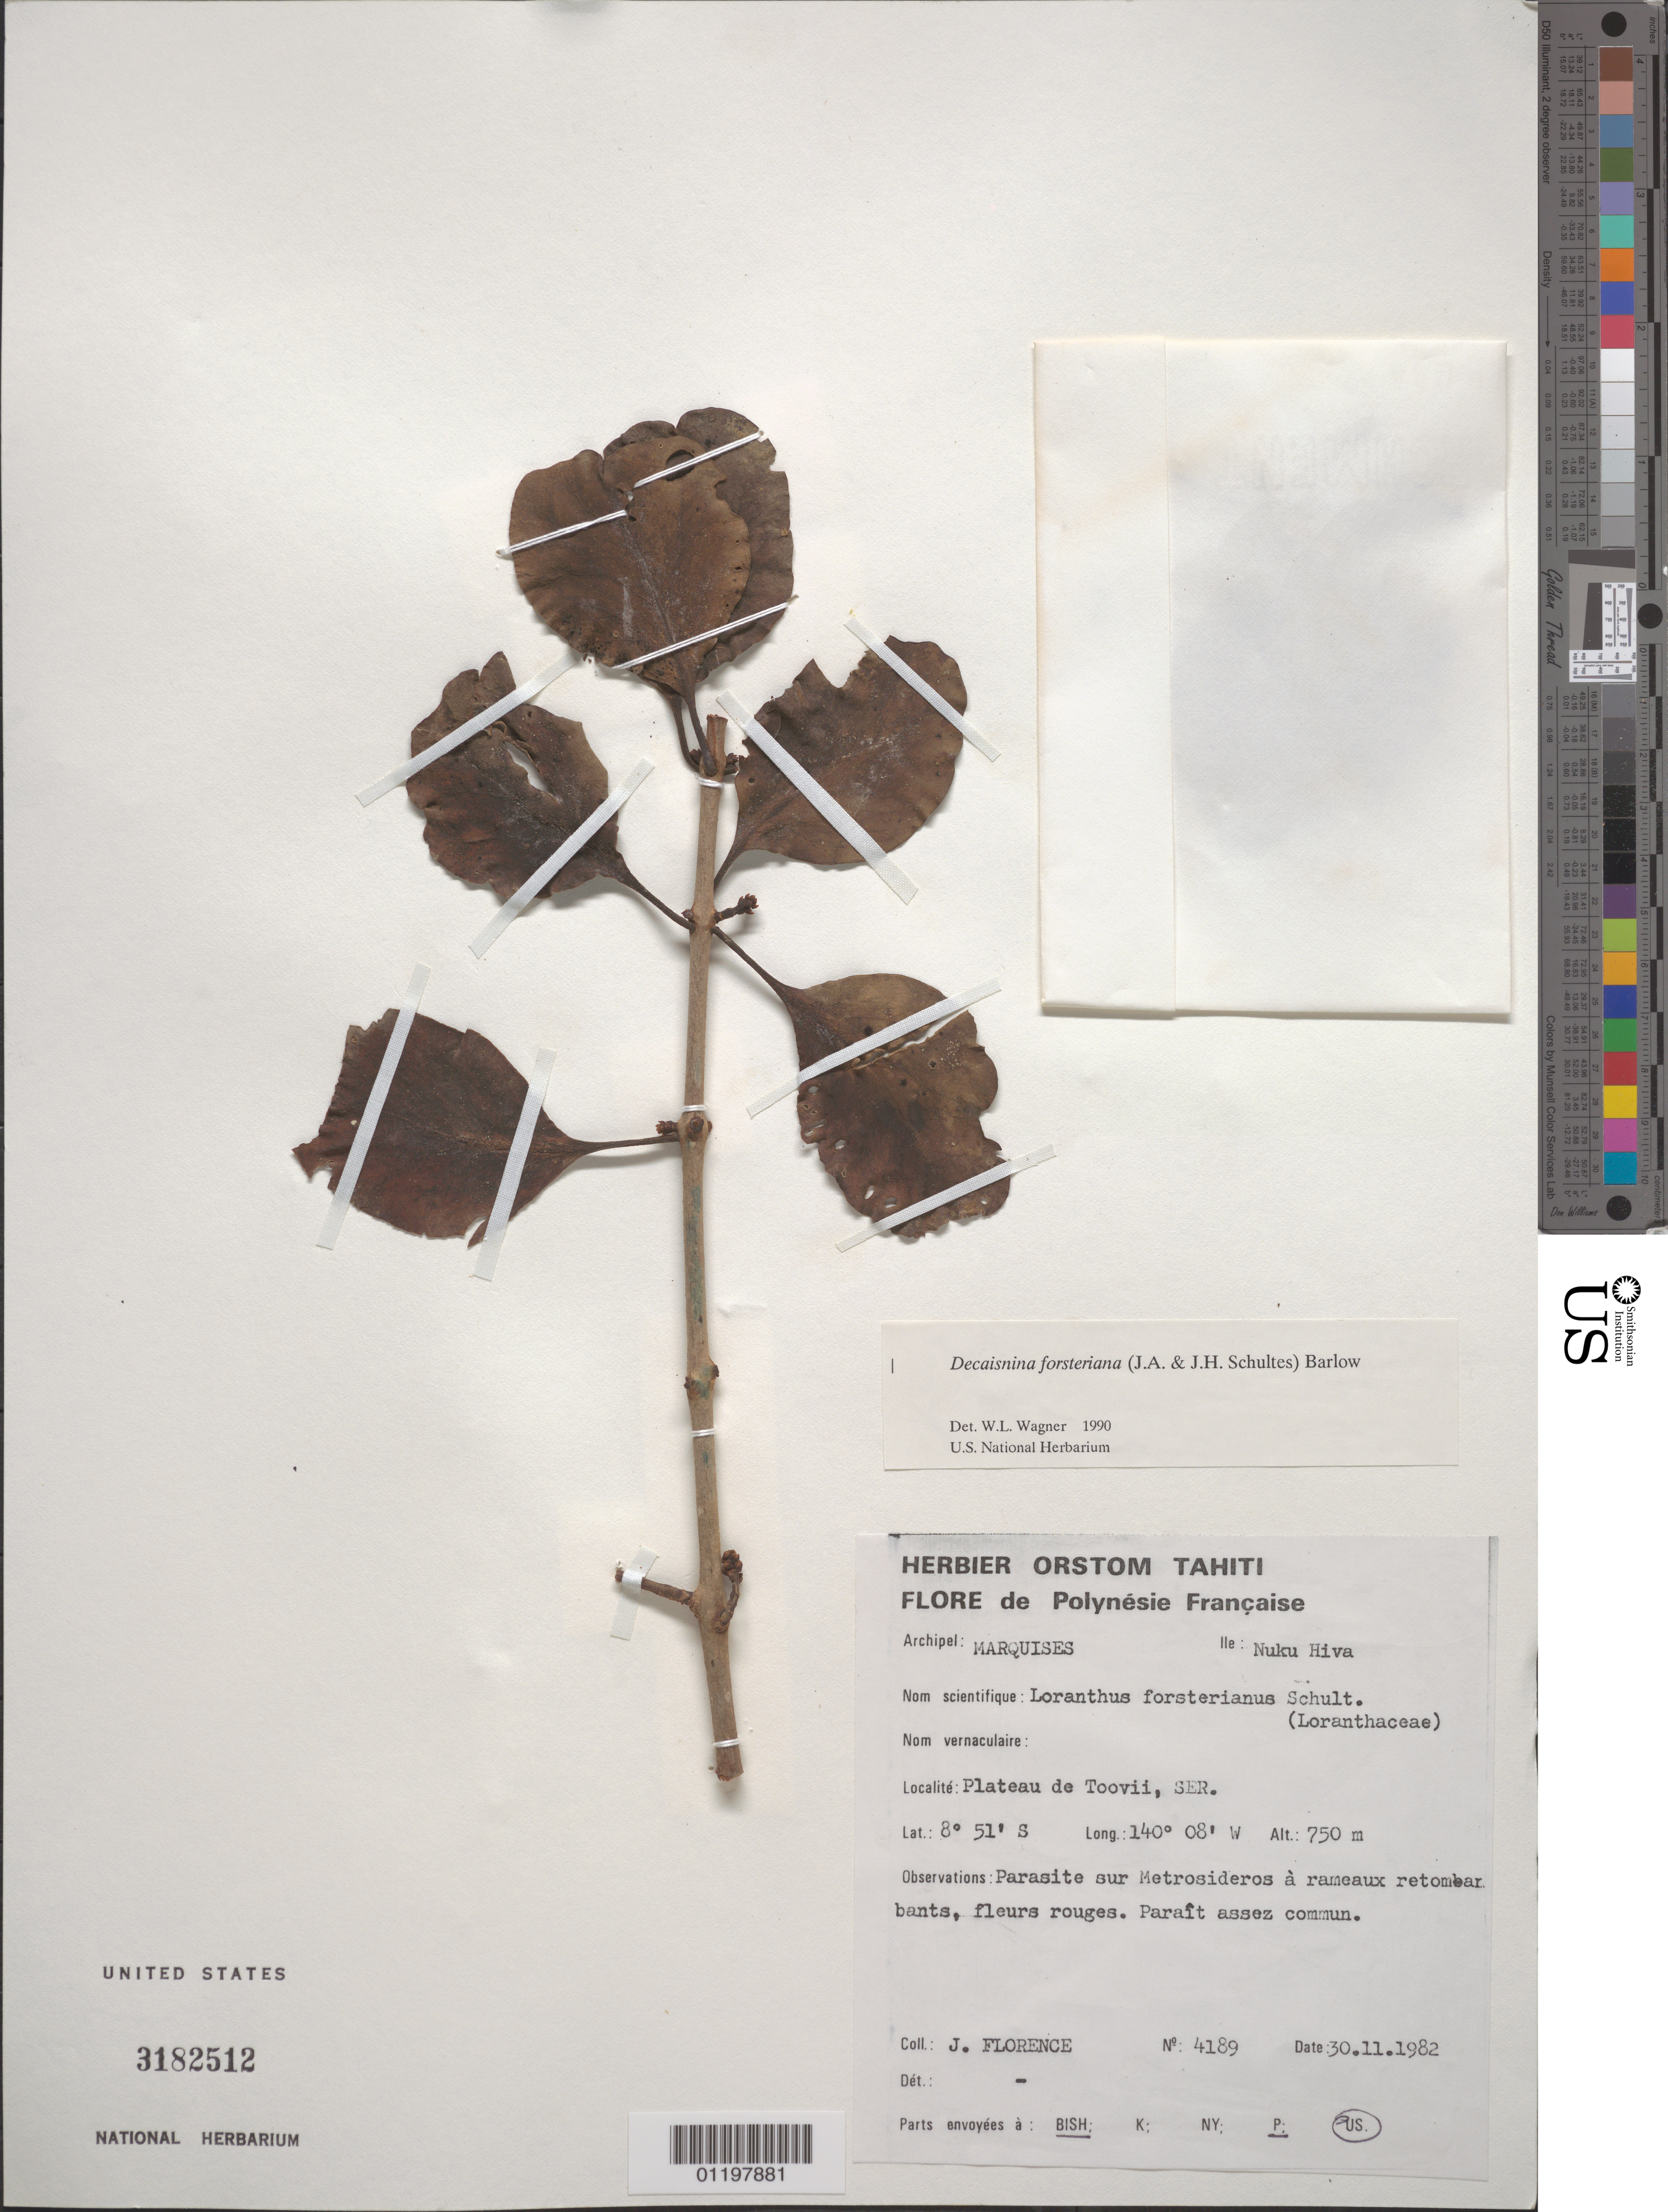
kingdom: Plantae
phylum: Tracheophyta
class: Magnoliopsida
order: Santalales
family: Loranthaceae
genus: Decaisnina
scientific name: Decaisnina forsteriana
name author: (Schult. & Schult. f.) Barlow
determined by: Wagner, W. L., (BOT), Smithsonian Institution - National Museum of Natural History (UNITED STATES)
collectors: J. Florence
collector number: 4189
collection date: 1982-11-30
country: French Polynesia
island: Nuku Hiva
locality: Plateau de Toovii, SER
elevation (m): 750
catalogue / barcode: US 3182512